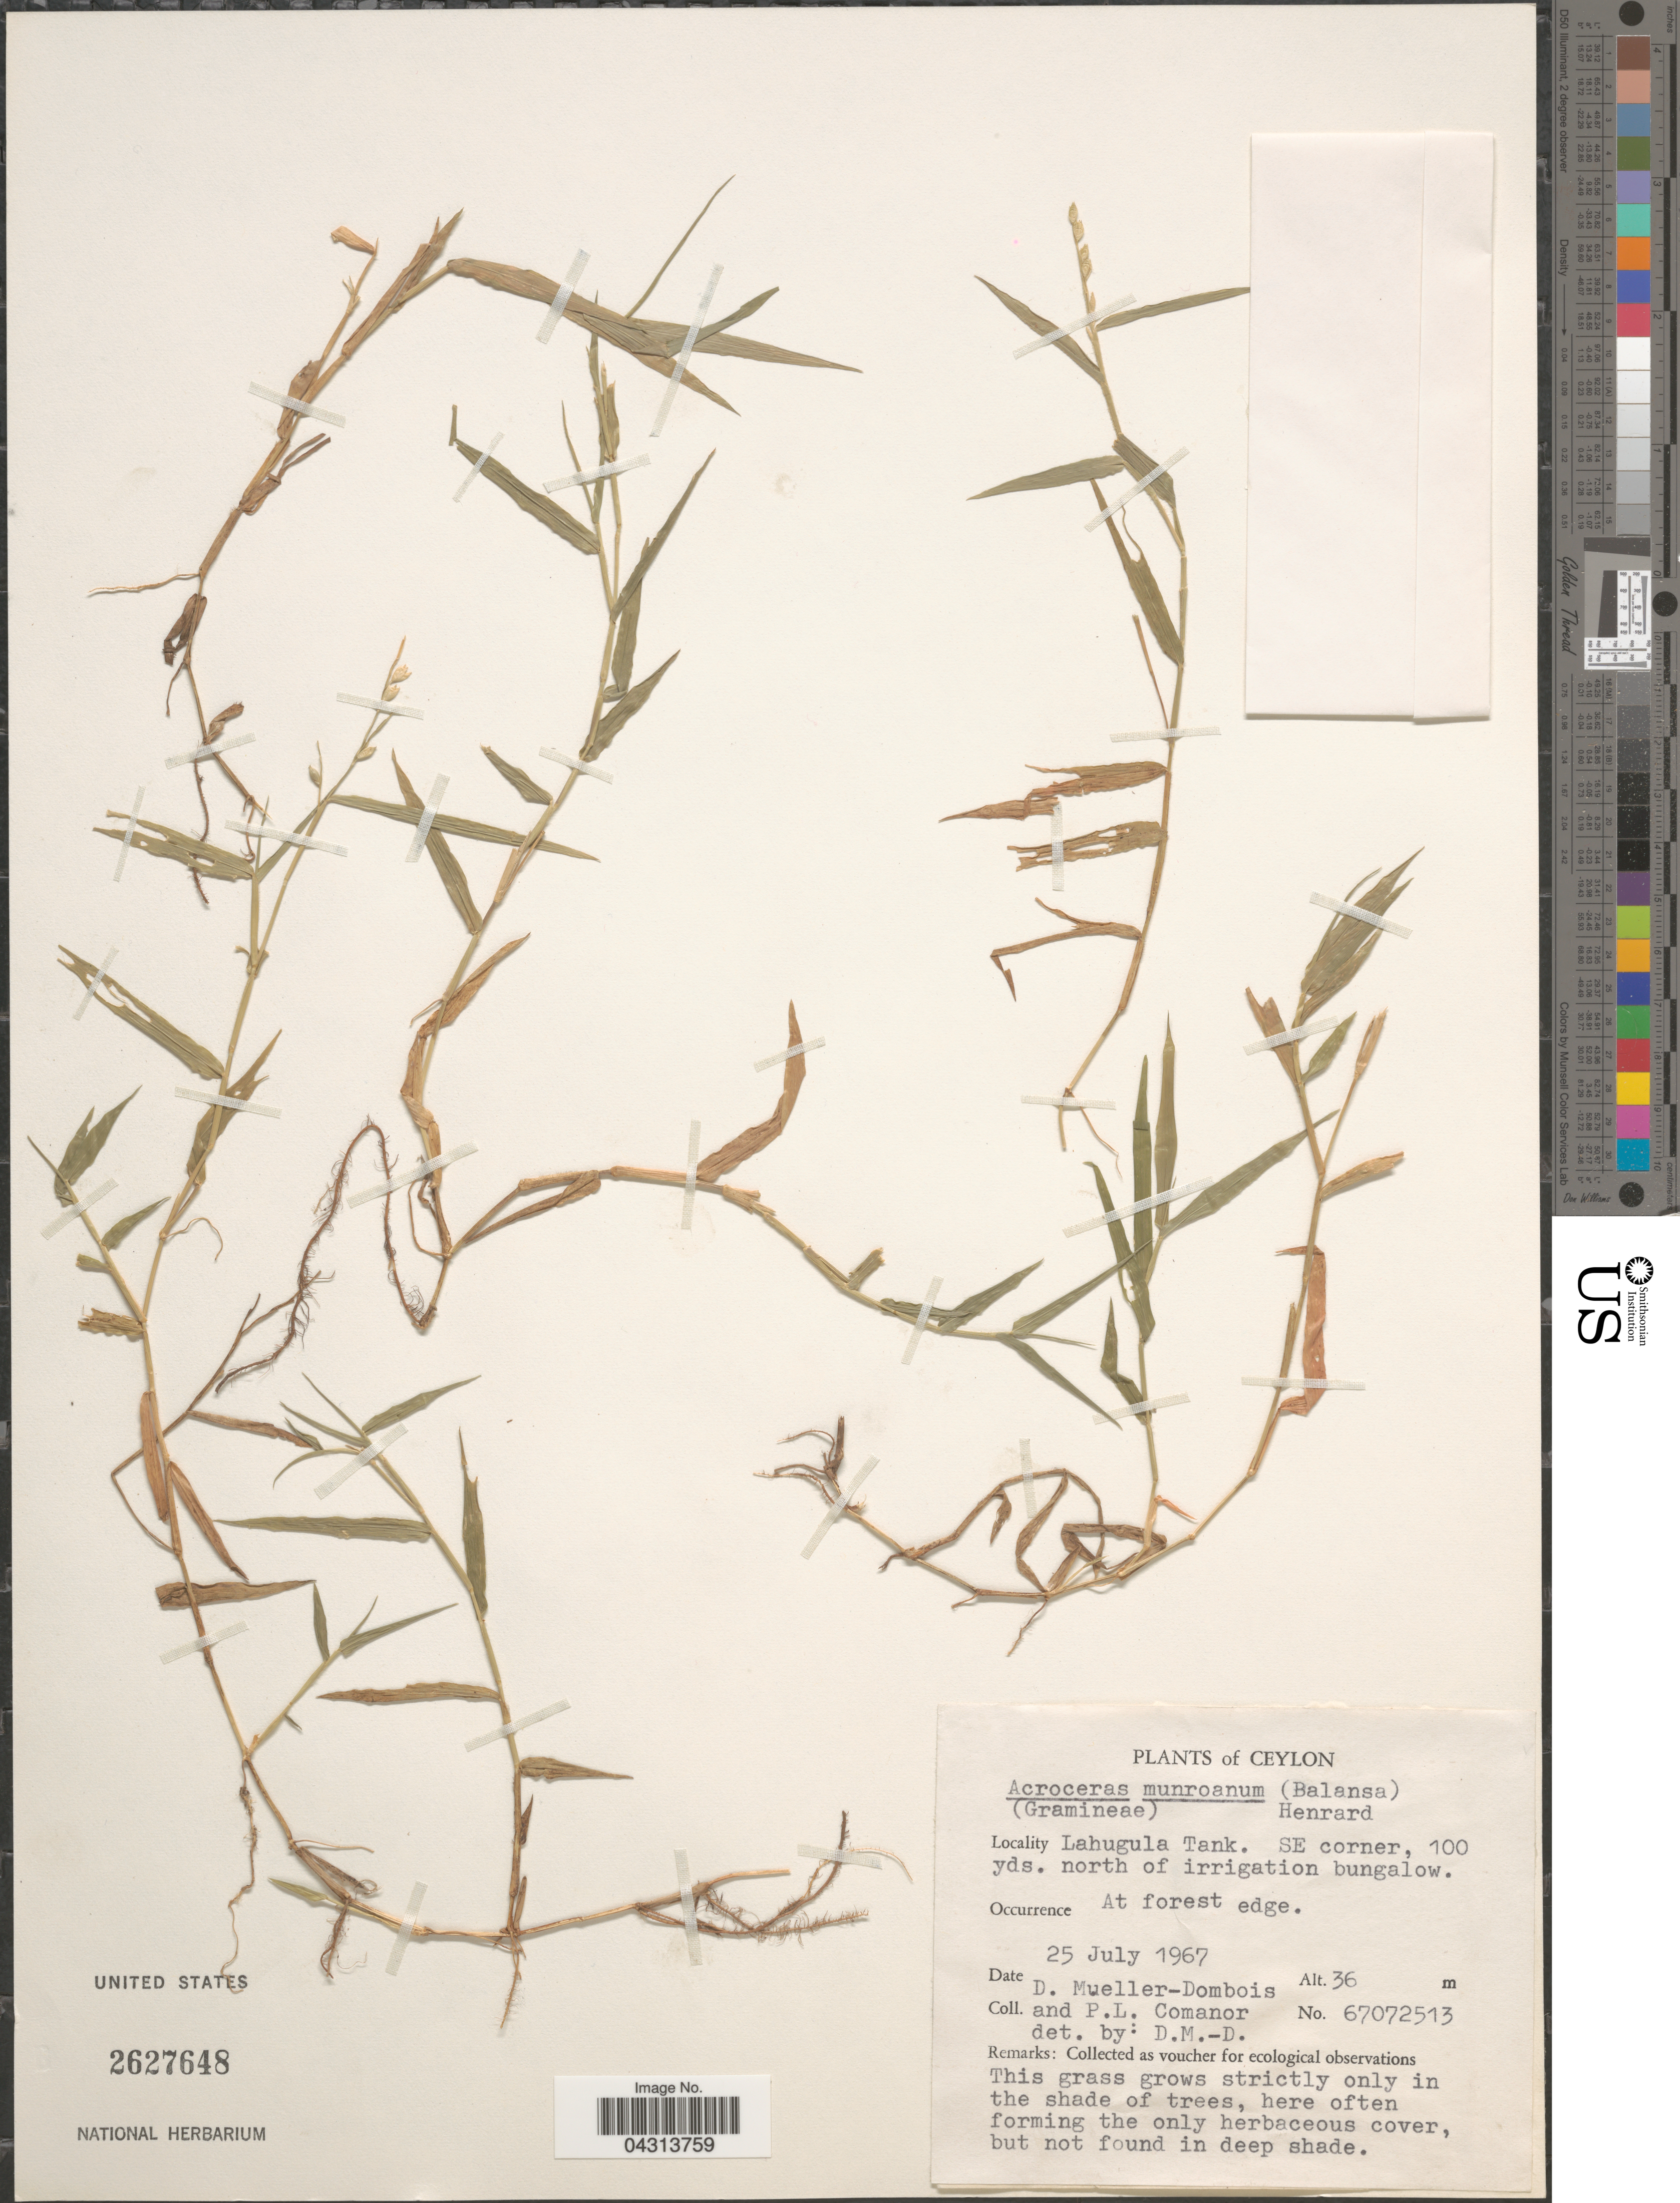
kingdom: Plantae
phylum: Tracheophyta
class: Liliopsida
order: Poales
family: Poaceae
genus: Acroceras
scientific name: Acroceras munroanum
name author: (Steud.) Henr.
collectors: D. Mueller-Dombois & P. Comanor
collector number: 67072513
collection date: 1967-07-25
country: Sri Lanka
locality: Ceylon. Lahugula Tank. SE corner, 100 yds. north of irrigation bungalow.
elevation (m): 36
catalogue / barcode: US 2627648